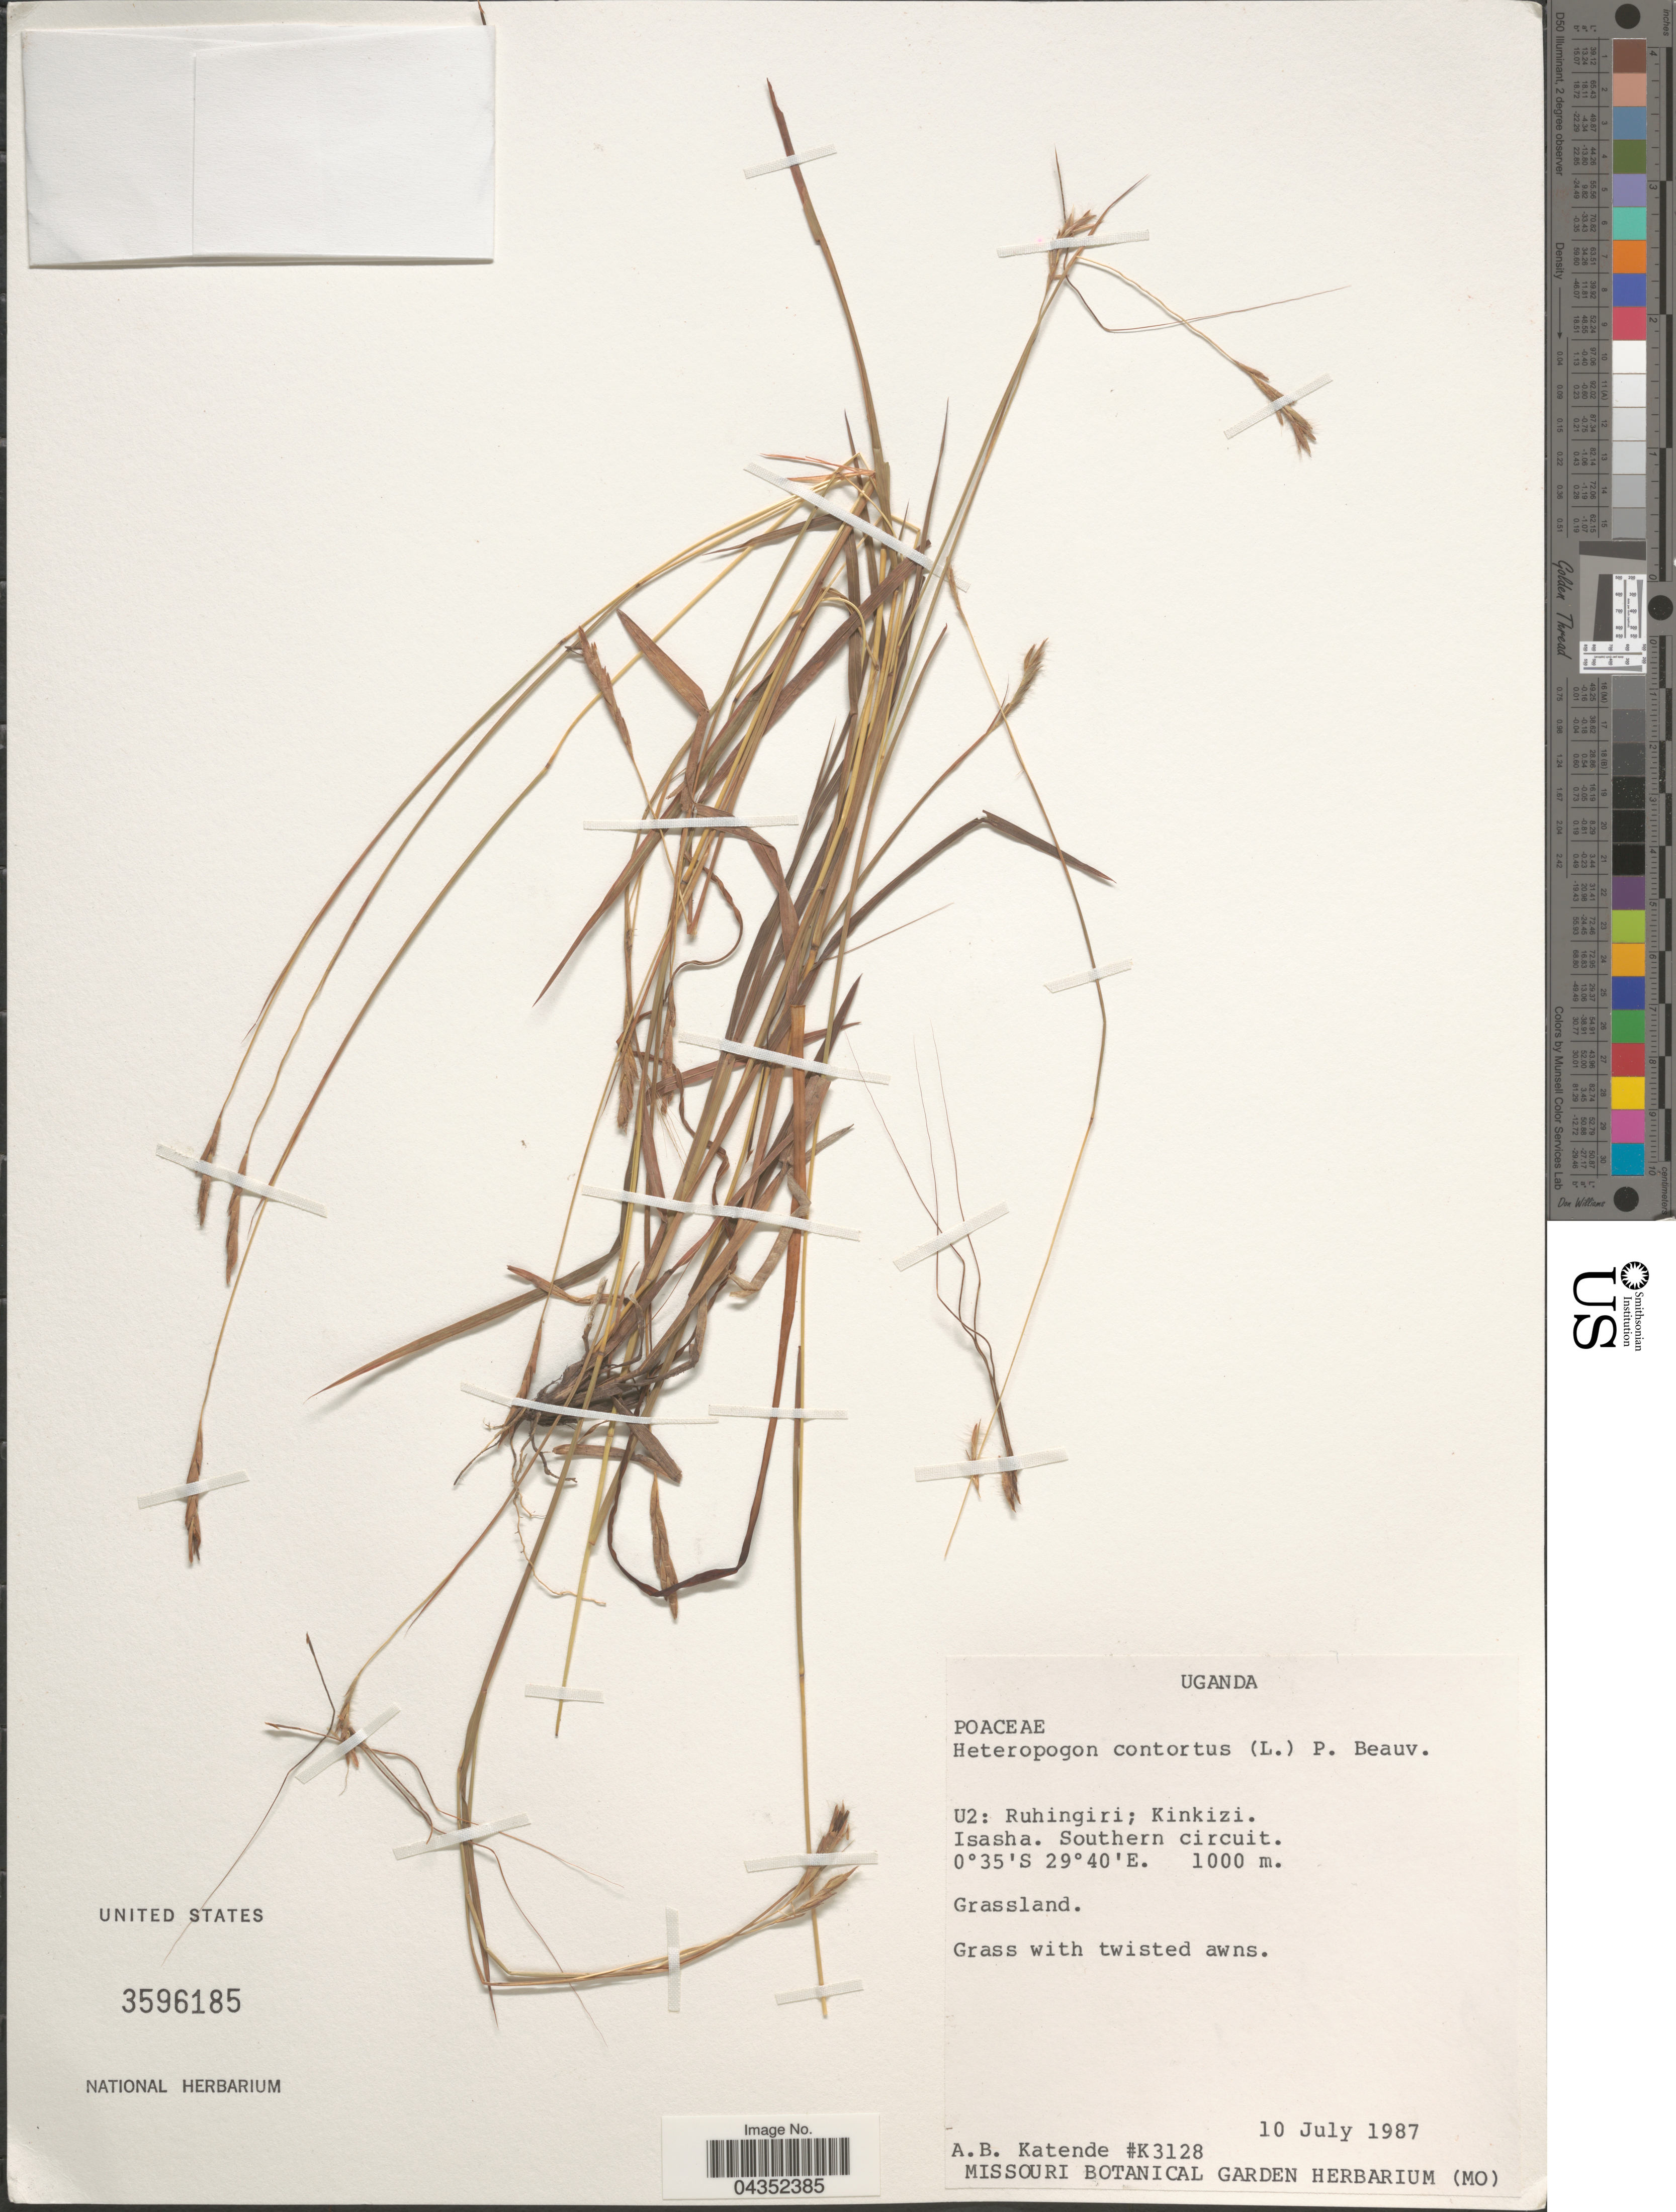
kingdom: Plantae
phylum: Tracheophyta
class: Liliopsida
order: Poales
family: Poaceae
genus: Heteropogon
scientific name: Heteropogon contortus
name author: (L.) P. Beauv. ex Roem. & Schult.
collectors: A. Katende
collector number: K3128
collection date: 1987-07-10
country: Uganda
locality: U2: Ruhingiri; Kinkizi. Isasha. Southern circuit.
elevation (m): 1000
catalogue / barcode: US 3596185